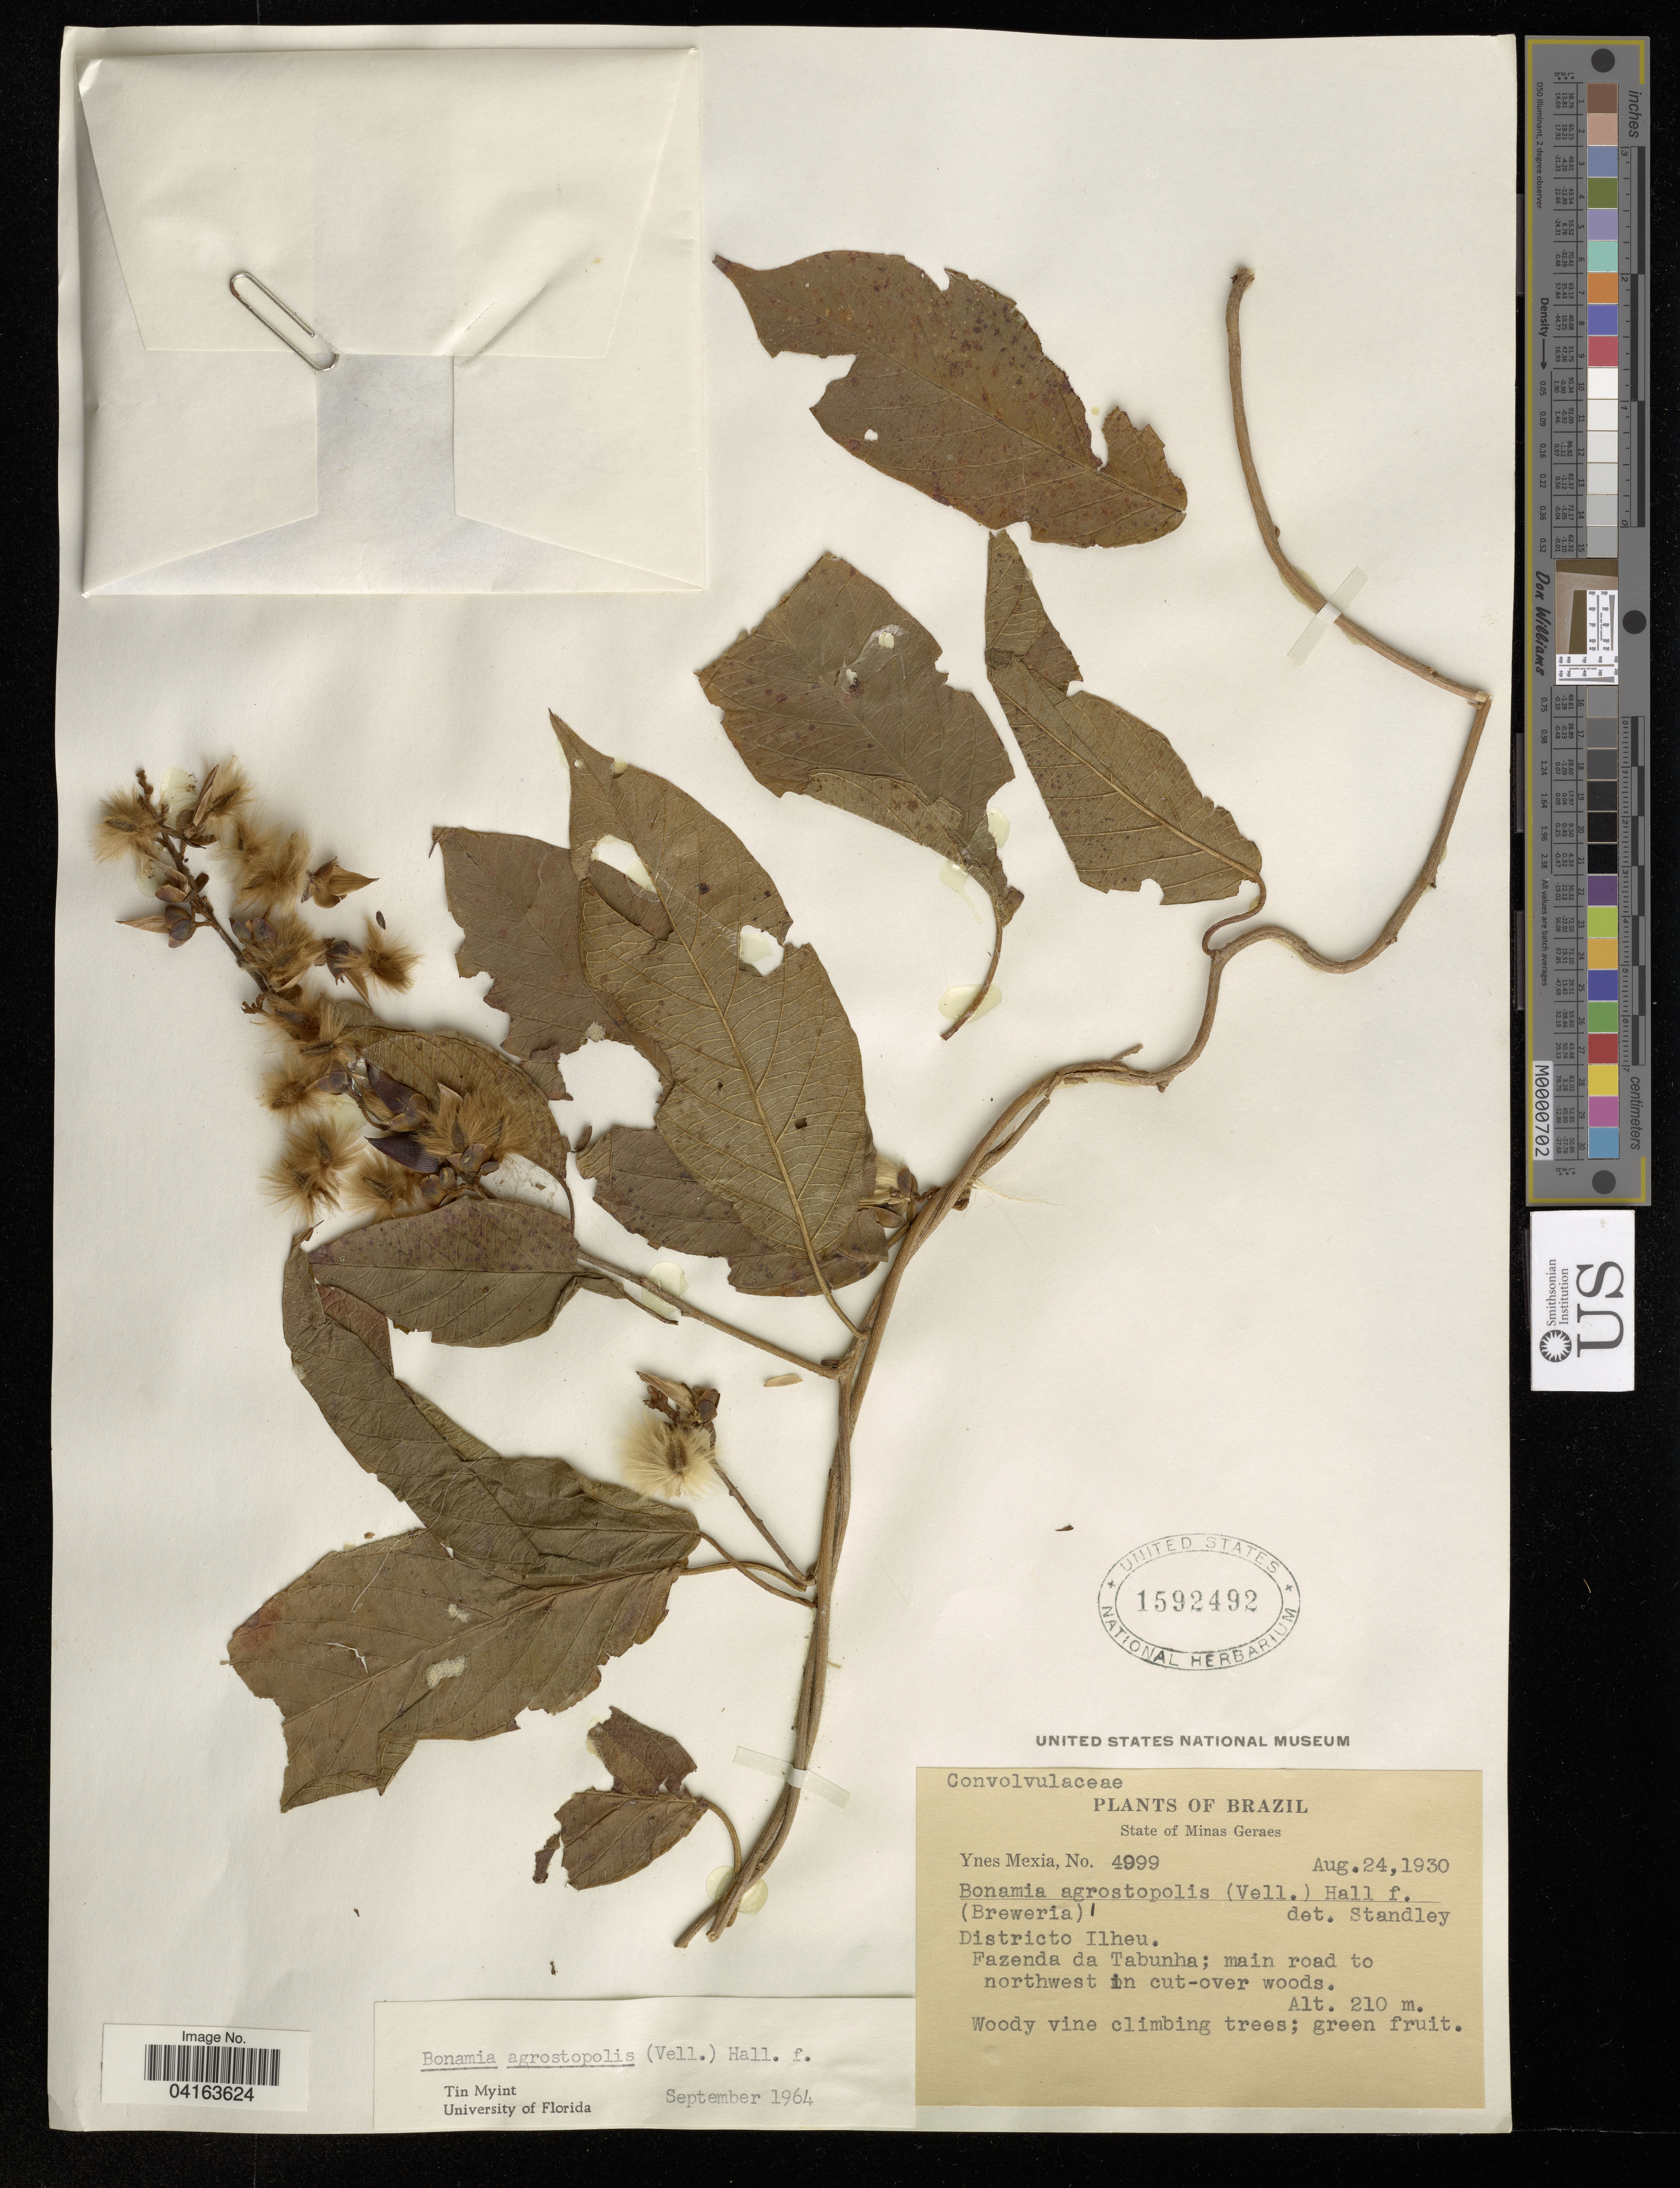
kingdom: Plantae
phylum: Tracheophyta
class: Magnoliopsida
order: Solanales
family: Convolvulaceae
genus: Bonamia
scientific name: Bonamia agrostopolis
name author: (Vell.) Hallier f.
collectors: Y. Mexia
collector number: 4999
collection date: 1930-08-24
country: Brazil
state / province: Minas Gerais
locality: Districto Ilheu. Fazenda da Tabunha; main road to northwest in cut-over woods.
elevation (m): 210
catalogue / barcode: US 1592492